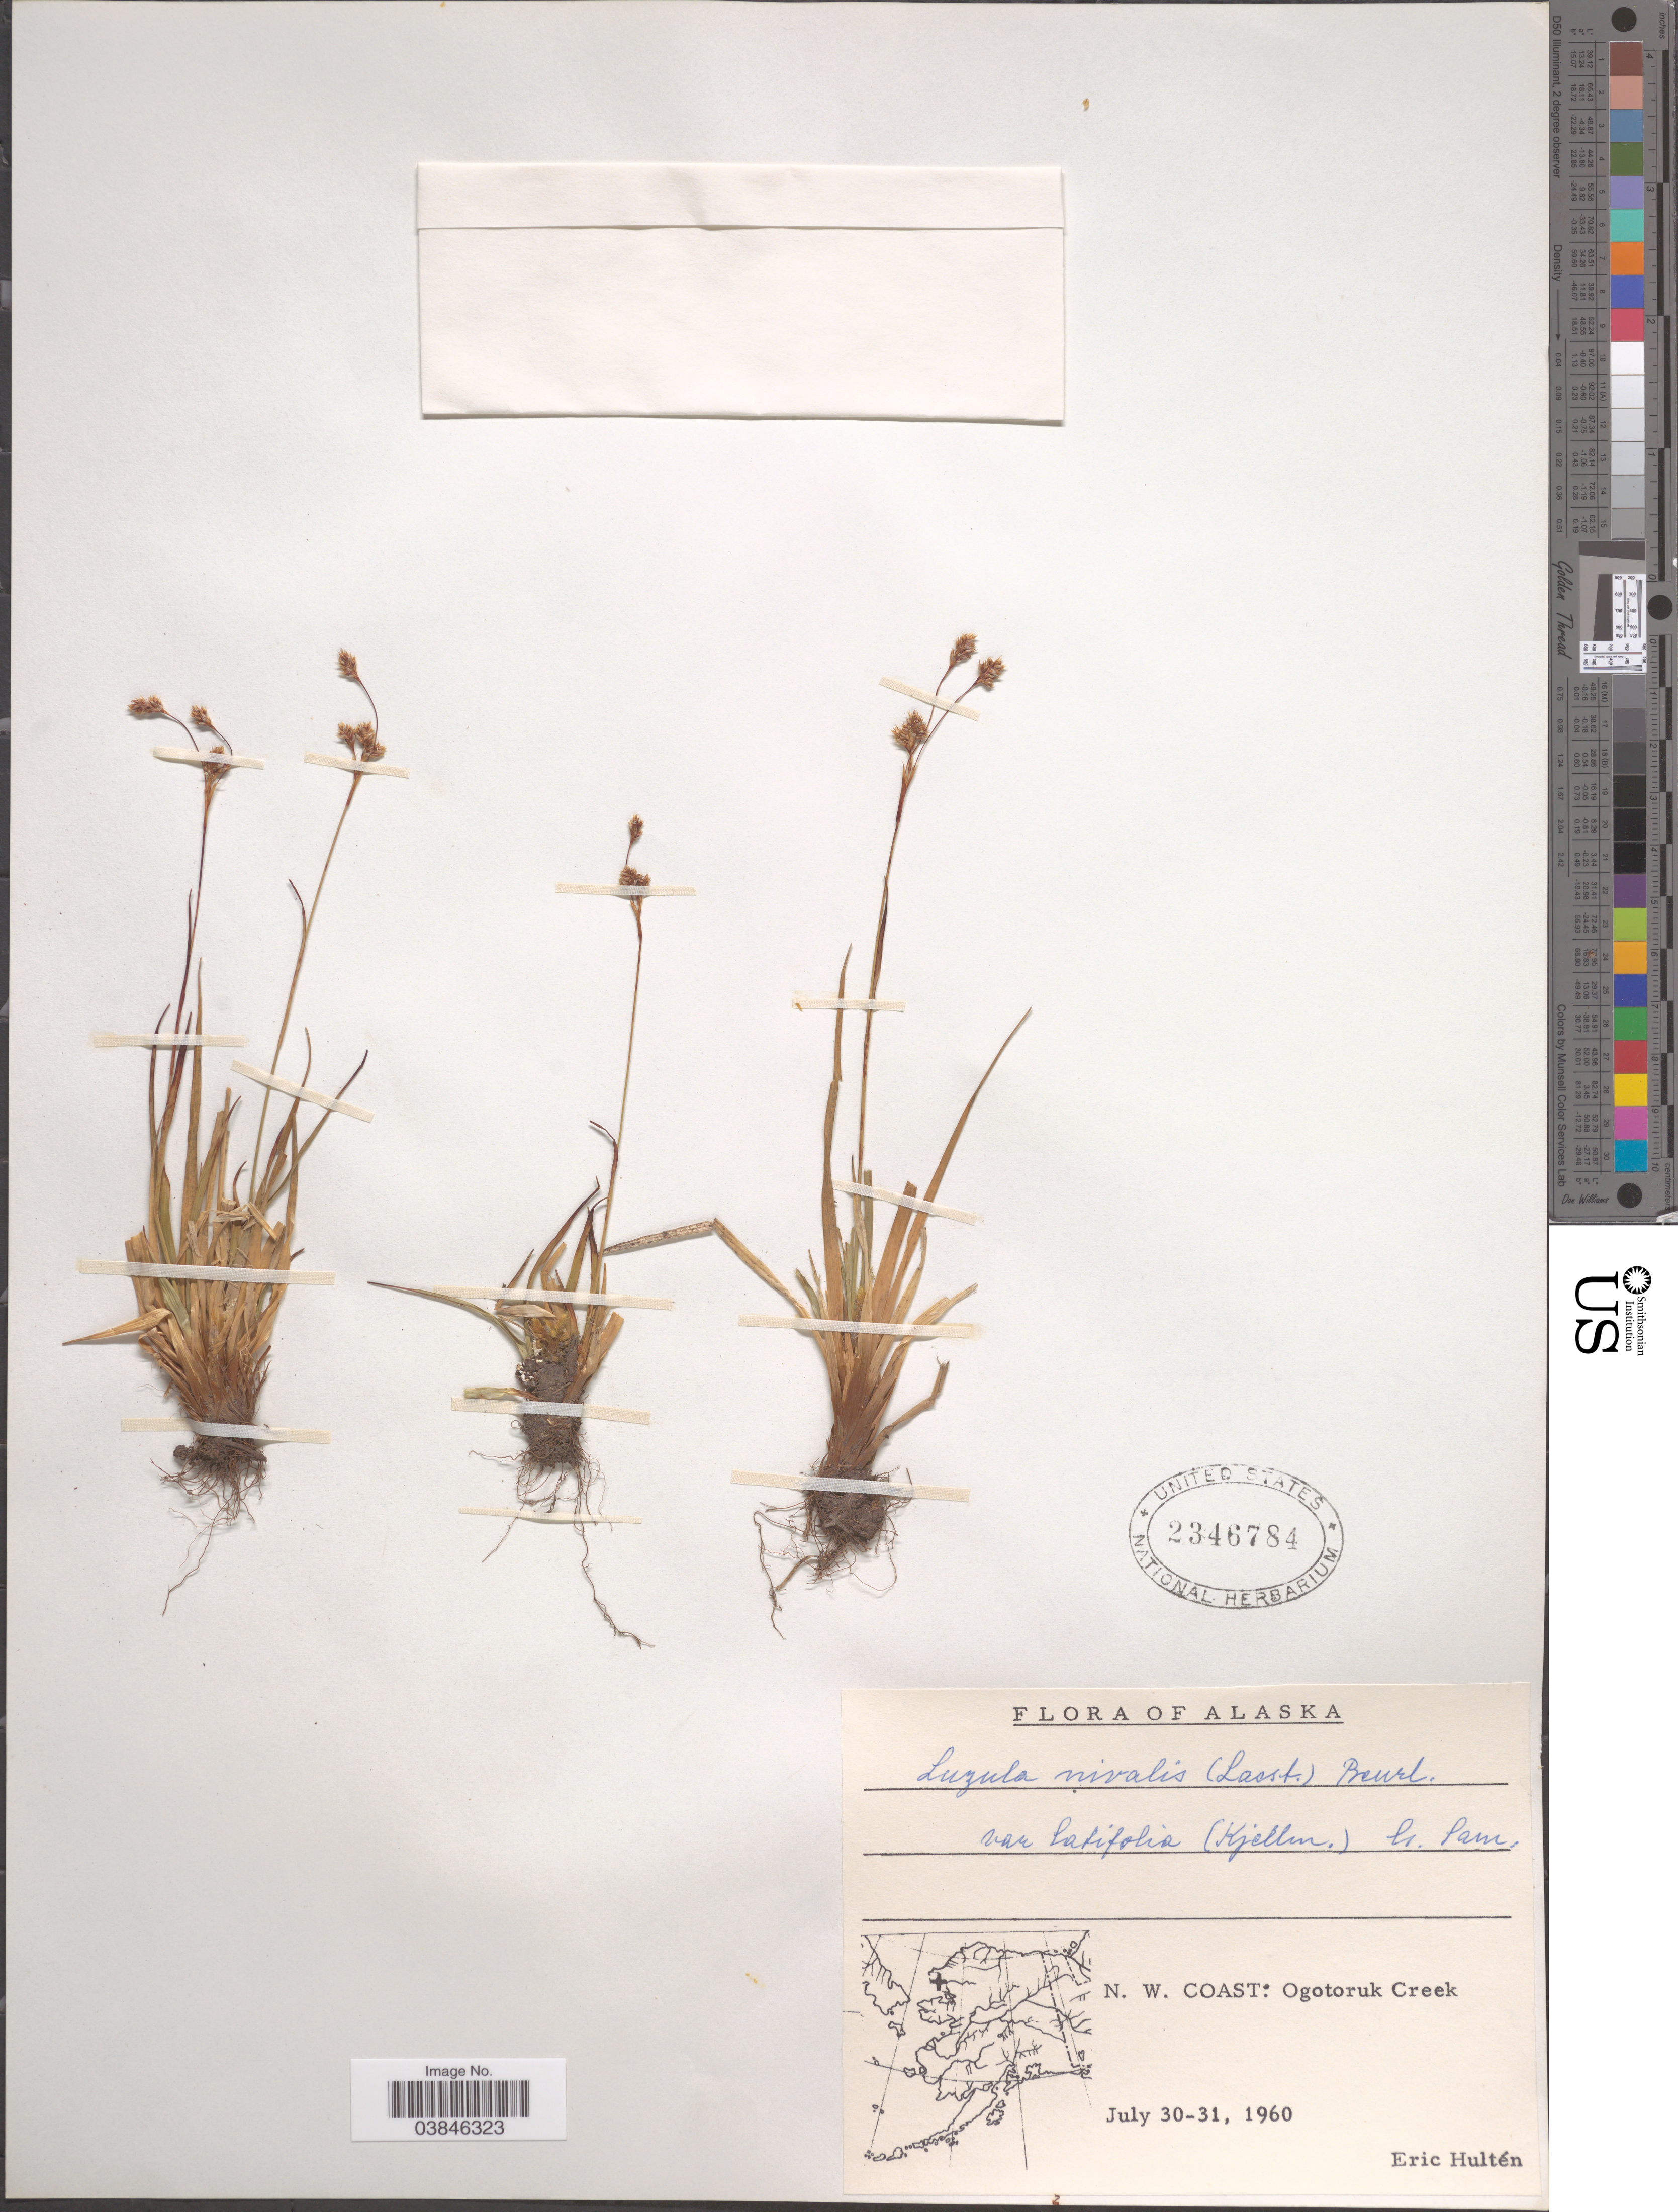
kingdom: Plantae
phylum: Tracheophyta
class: Liliopsida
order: Poales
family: Juncaceae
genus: Luzula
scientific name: Luzula nivalis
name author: (Laest.) Spreng.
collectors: E. G. Hultén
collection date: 1960-07-30/1960-07-31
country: United States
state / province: Alaska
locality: N. W. Coast: Ogotoruk Creek.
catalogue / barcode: US 2346784